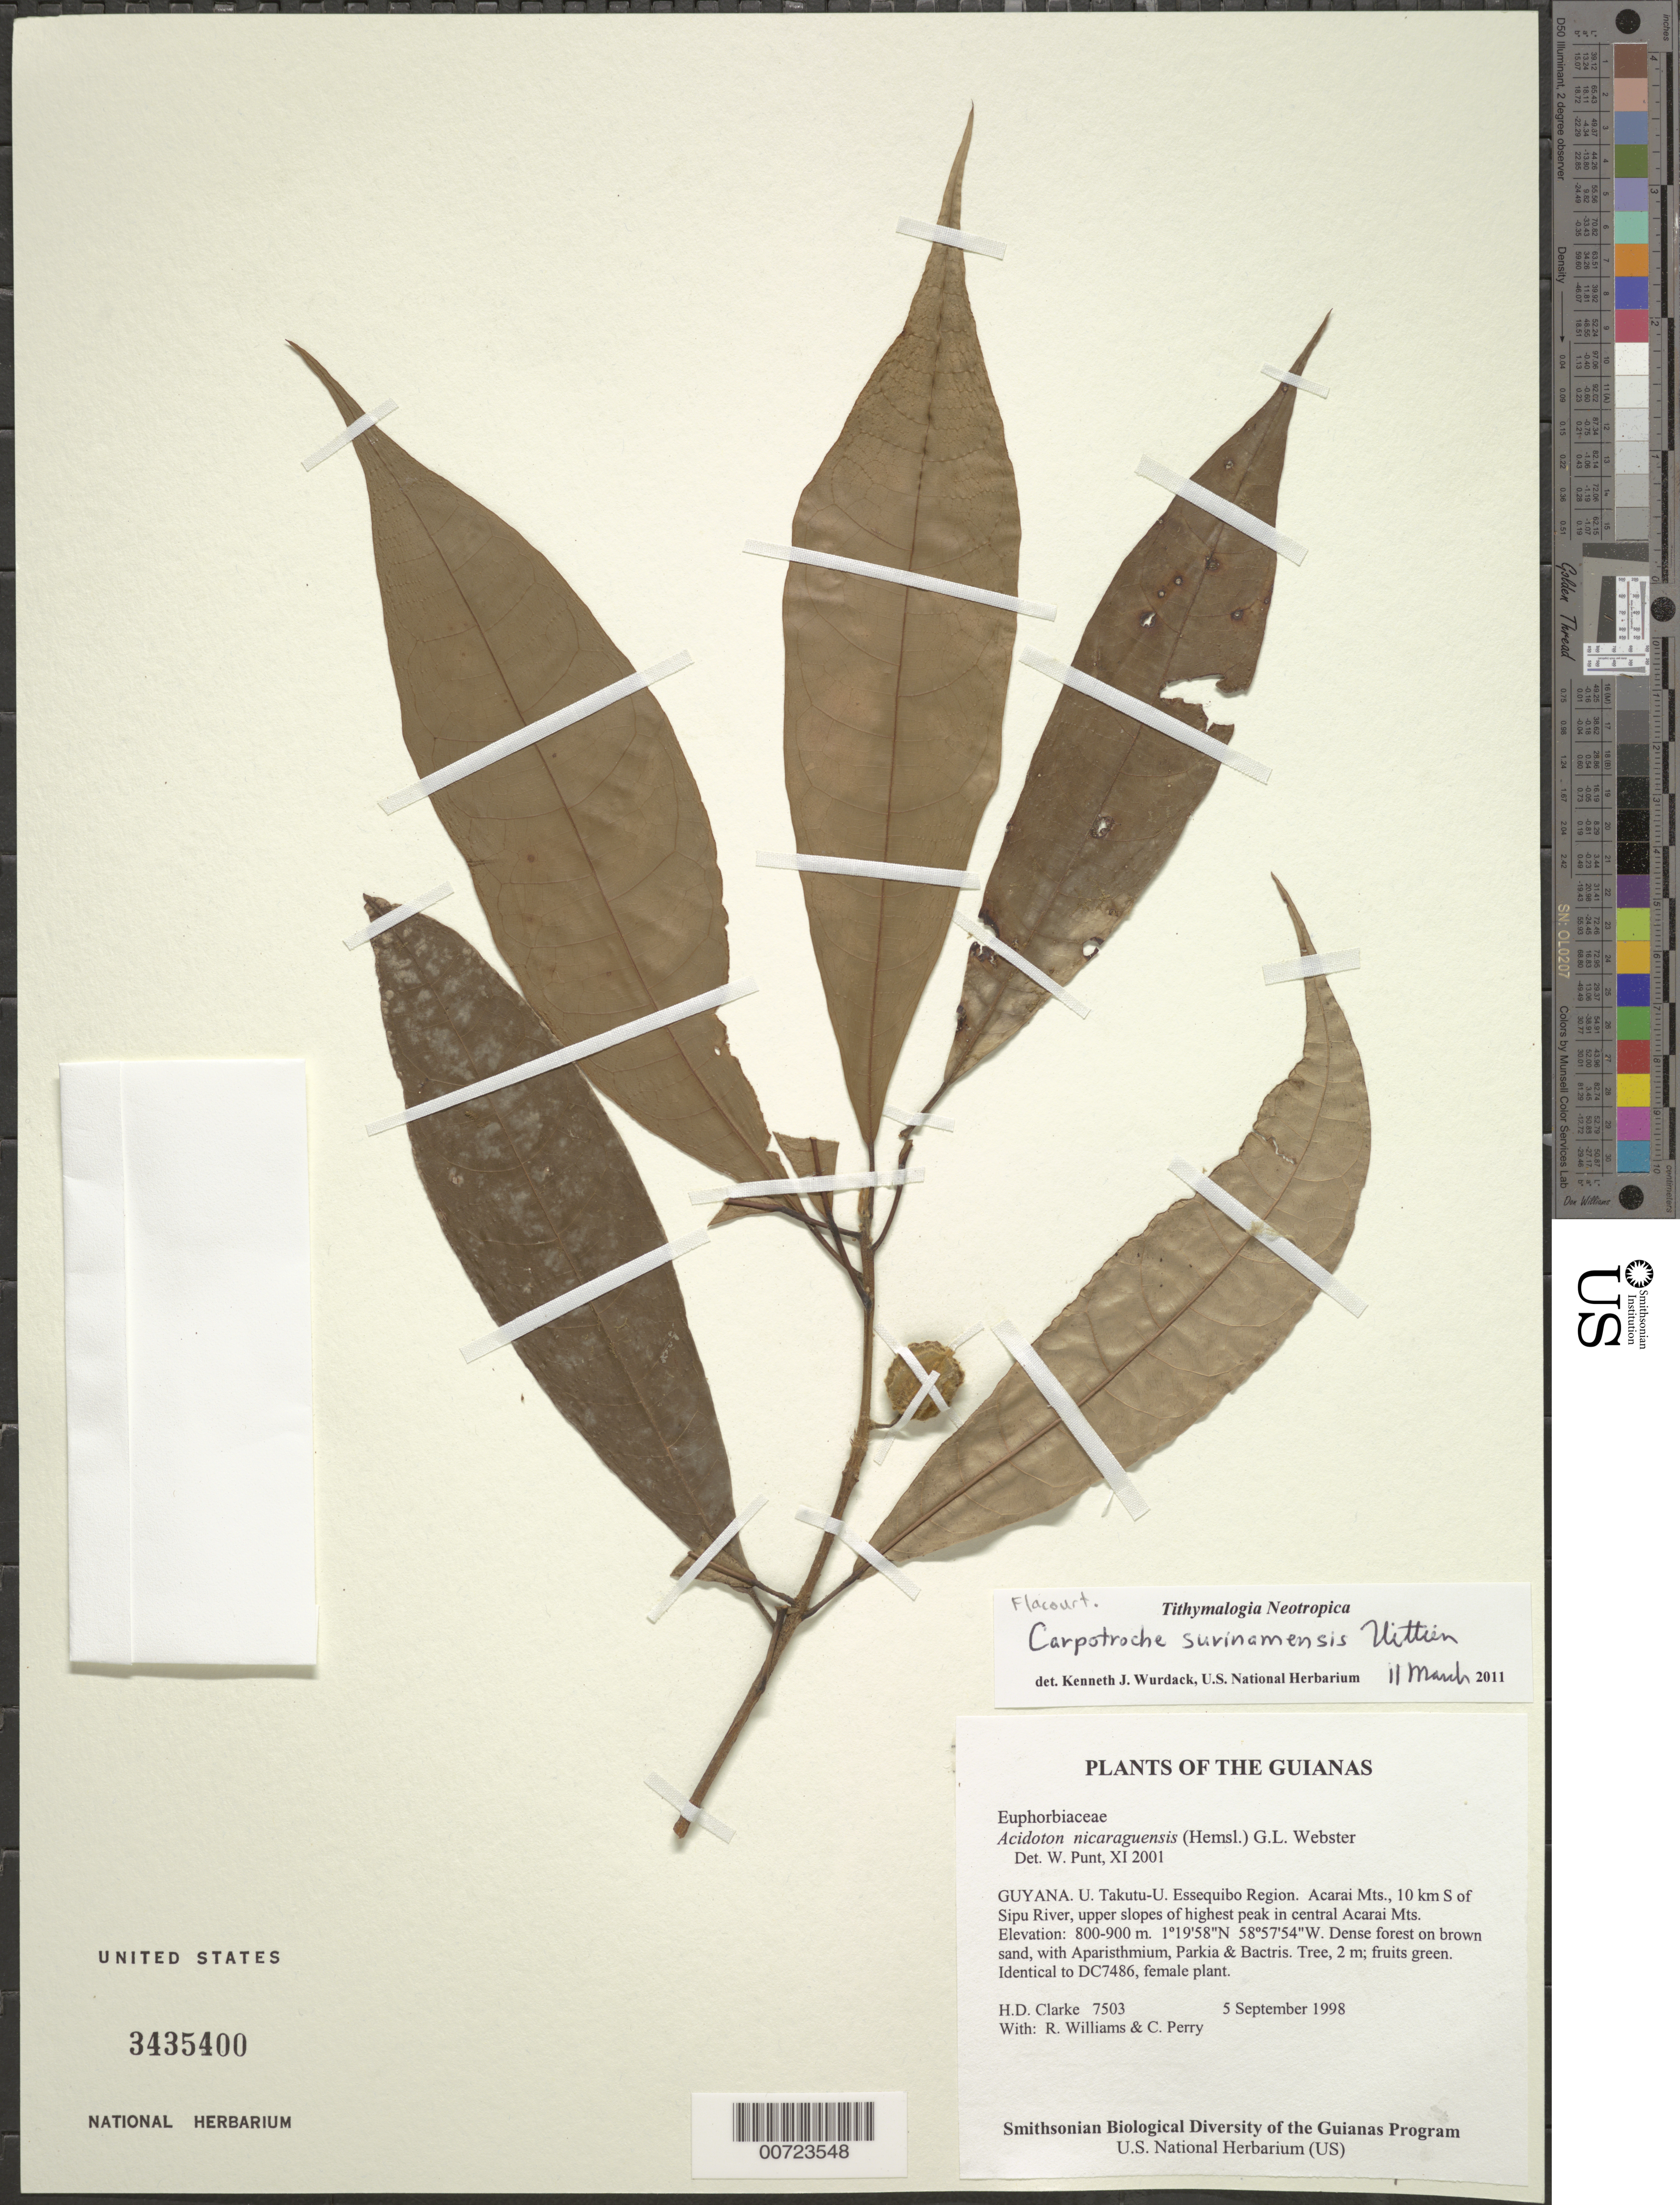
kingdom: Plantae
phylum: Tracheophyta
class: Magnoliopsida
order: Malpighiales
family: Achariaceae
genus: Carpotroche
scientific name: Carpotroche surinamensis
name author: Uittien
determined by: Wurdack, Kenneth J., (US), Smithsonian Institution - National Museum of Natural History (UNITED STATES)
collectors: H. D. Clarke, R. Williams & C. Perry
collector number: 7503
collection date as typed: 5 September 1998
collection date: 1998-09-05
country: Guyana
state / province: U. Takutu-U. Essequibo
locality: Acarai Mts., 10 km S of Sipu River, upper slopes of highest peak in central Acarai Mts.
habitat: Dense forest on brown sand, with Aparisthmium, Parkia & Bactris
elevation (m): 800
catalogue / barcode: US 3435400